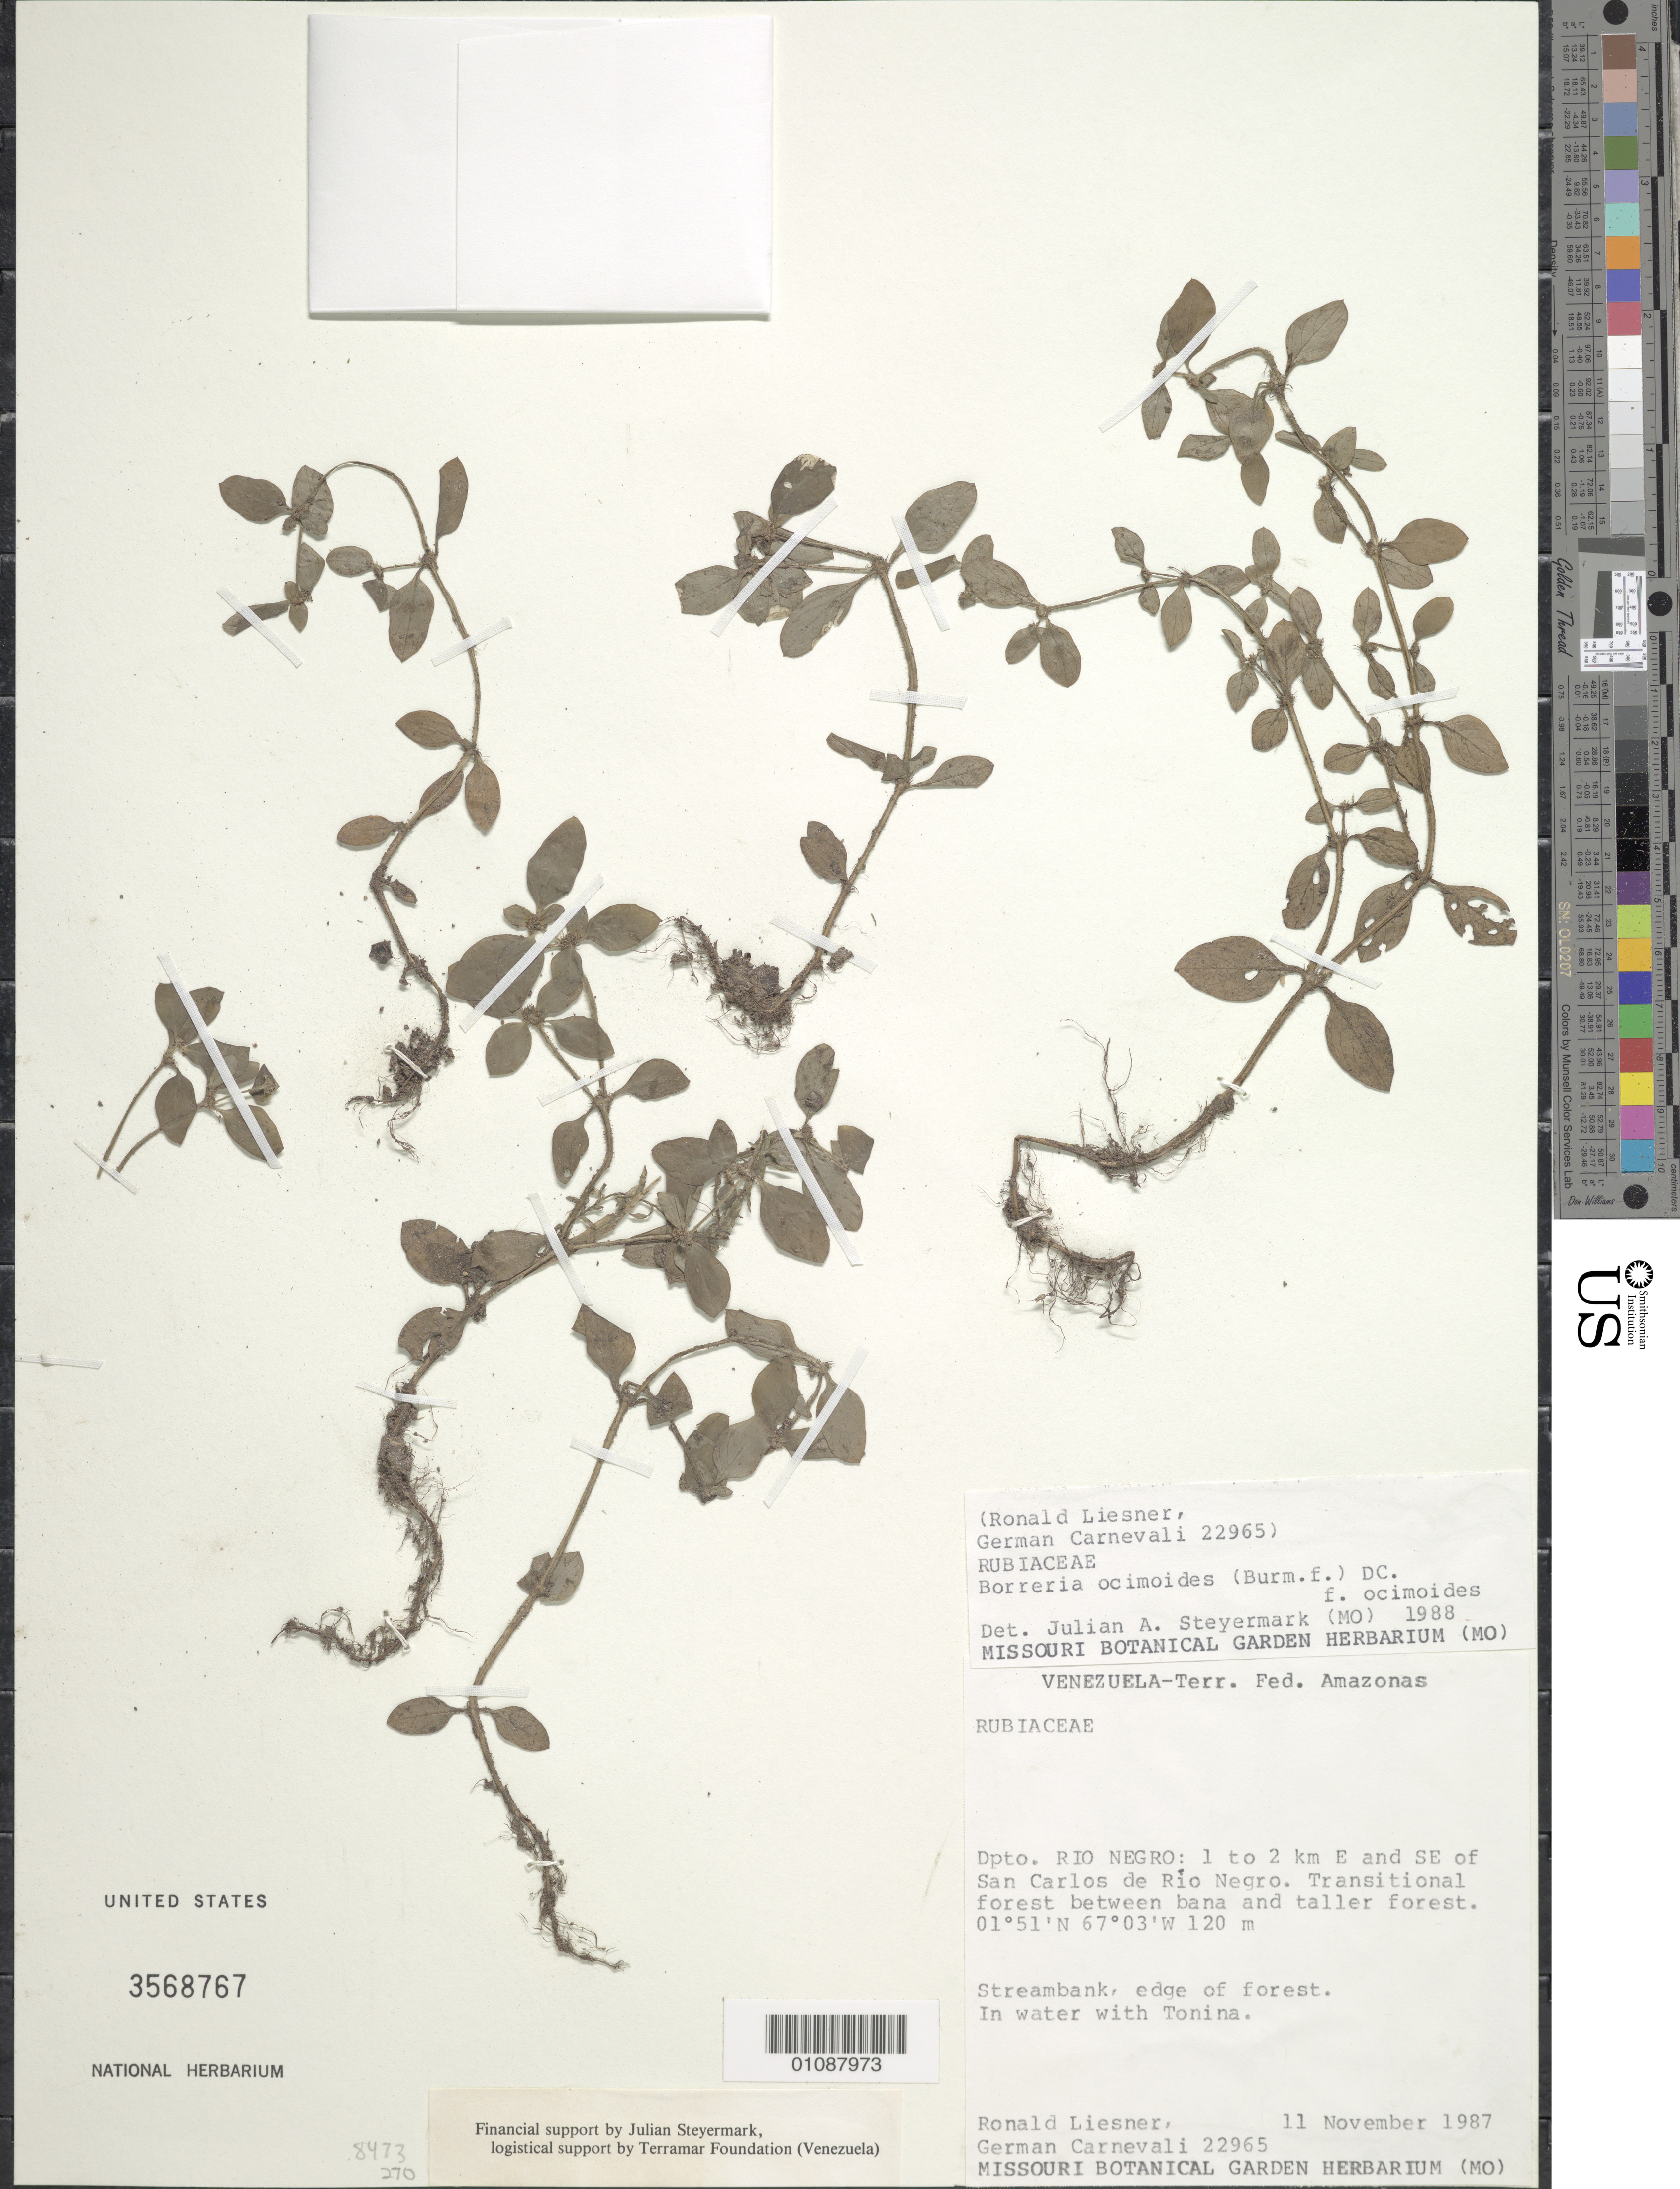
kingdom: Plantae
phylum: Tracheophyta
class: Magnoliopsida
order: Gentianales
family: Rubiaceae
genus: Borreria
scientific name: Borreria ocimoides f. ocimoides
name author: (Burm. f.) DC.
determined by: Steyermark, Julian A., (VEN)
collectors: R. L. Liesner & G. Carnevali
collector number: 22965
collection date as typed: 11-Nov-87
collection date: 1987-11-11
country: Venezuela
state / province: Amazonas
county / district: Río Negro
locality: San Carlos de Río Negro, 1-2 km E and SE of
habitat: Transitional forest between bana and taller forest. Streambank; edge of forest. In water with Tonina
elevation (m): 120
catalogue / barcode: US 3568767